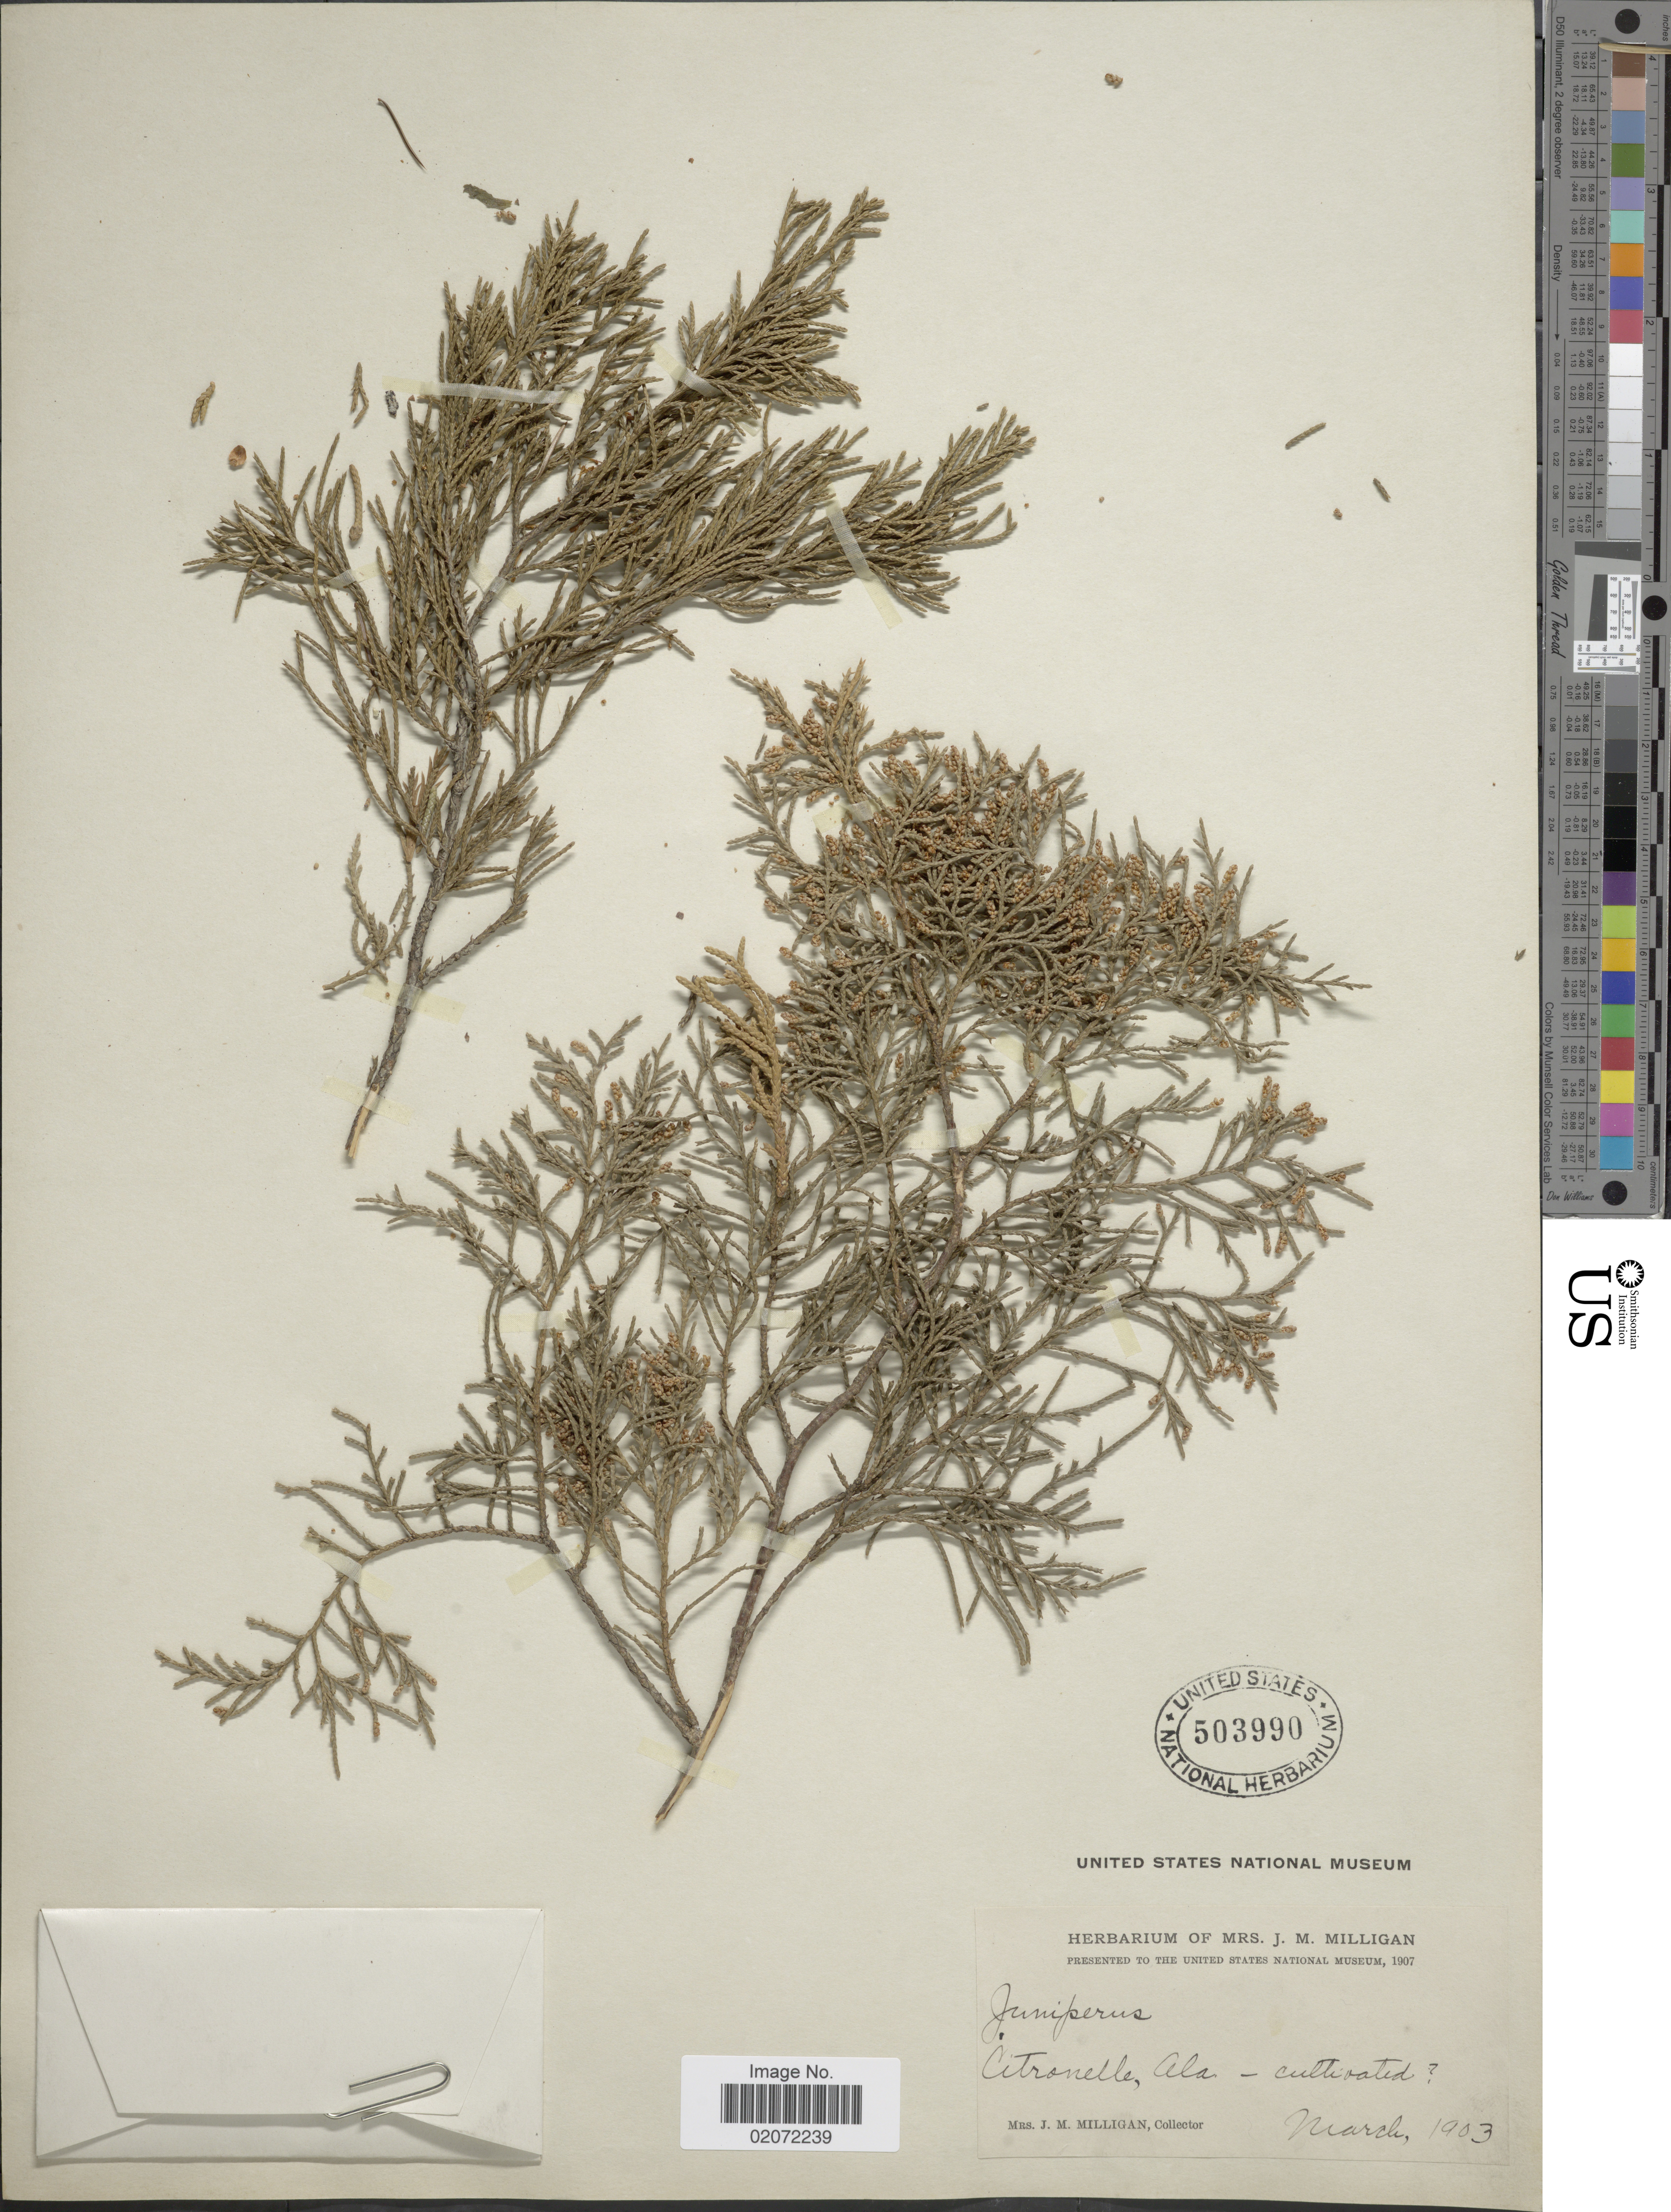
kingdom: Plantae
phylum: Tracheophyta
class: Pinopsida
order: Pinales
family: Cupressaceae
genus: Juniperus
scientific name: Juniperus sp.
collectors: J. Milligan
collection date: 1903-03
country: United States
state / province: Alabama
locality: Citronelle.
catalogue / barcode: US 503990